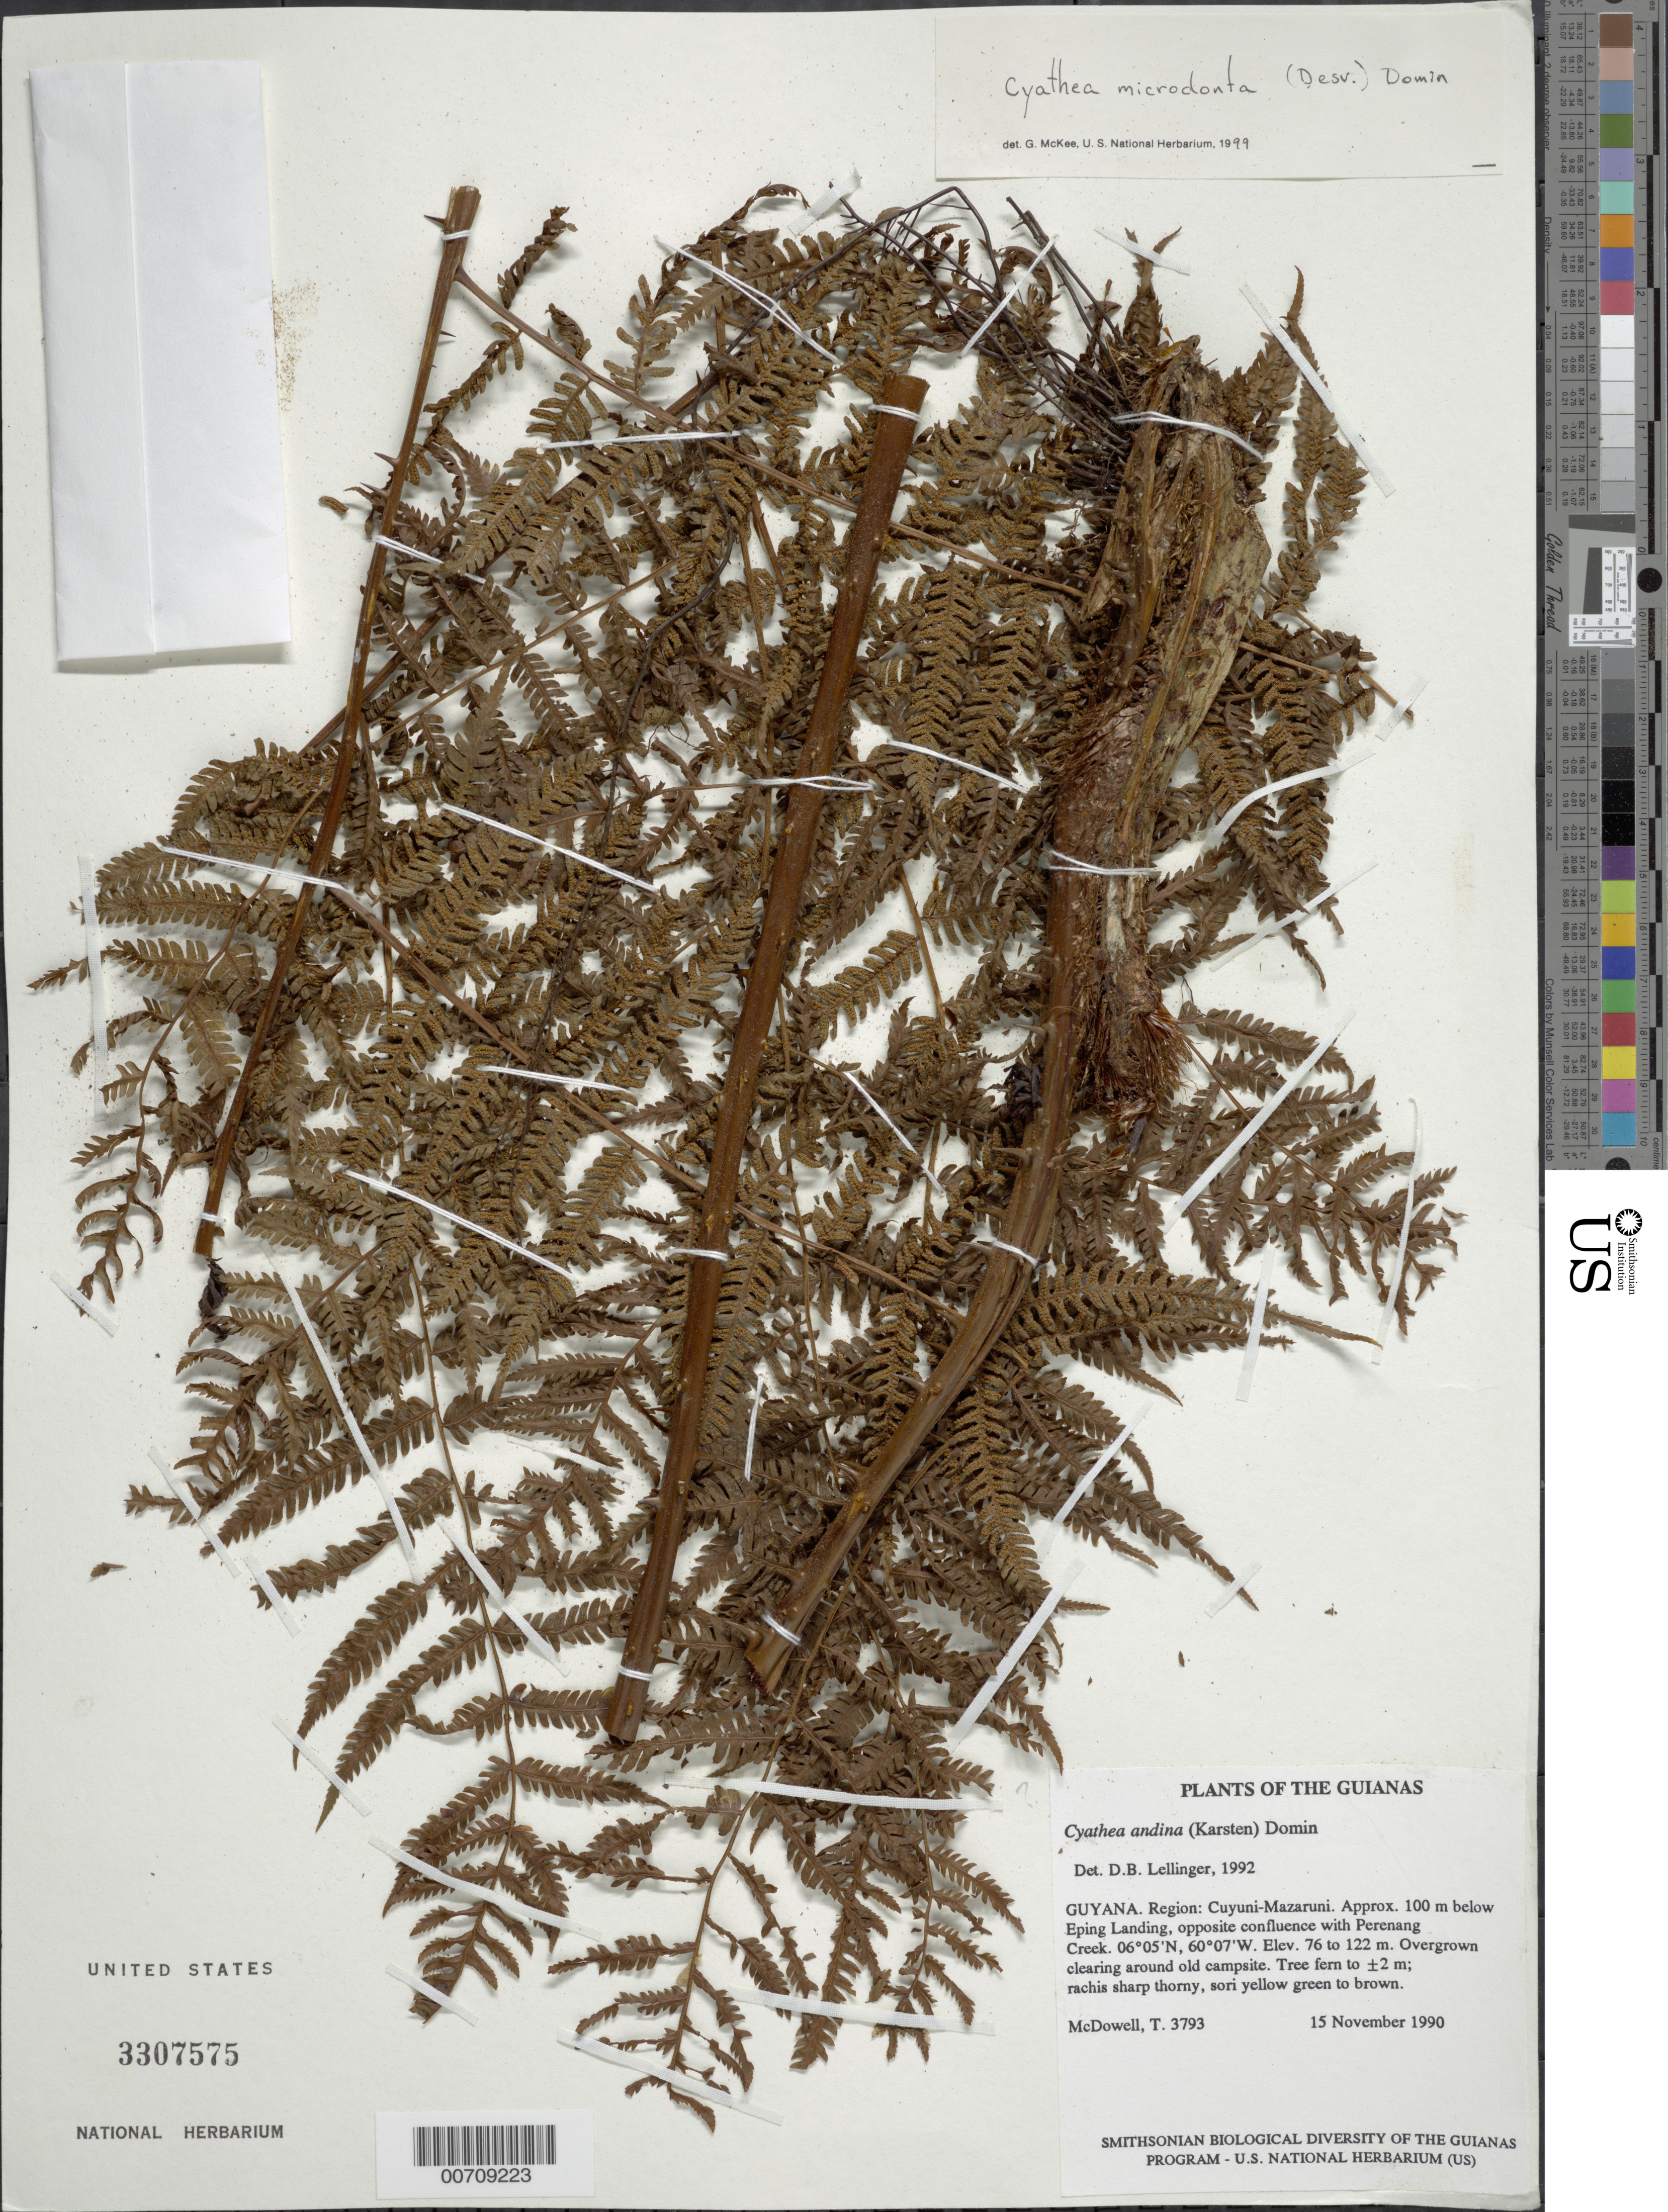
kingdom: Plantae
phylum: Tracheophyta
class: Polypodiopsida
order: Cyatheales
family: Cyatheaceae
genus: Cyathea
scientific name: Cyathea andina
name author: Domin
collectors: T. McDowell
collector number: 3793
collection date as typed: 15 November 1990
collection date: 1990-11-15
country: Guyana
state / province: Cuyuni-Mazaruni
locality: Approx. 100 m below Eping Landing, opposite confluence with Perenang Creek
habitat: Overgrown clearing around old campsite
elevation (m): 76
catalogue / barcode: US 3307575